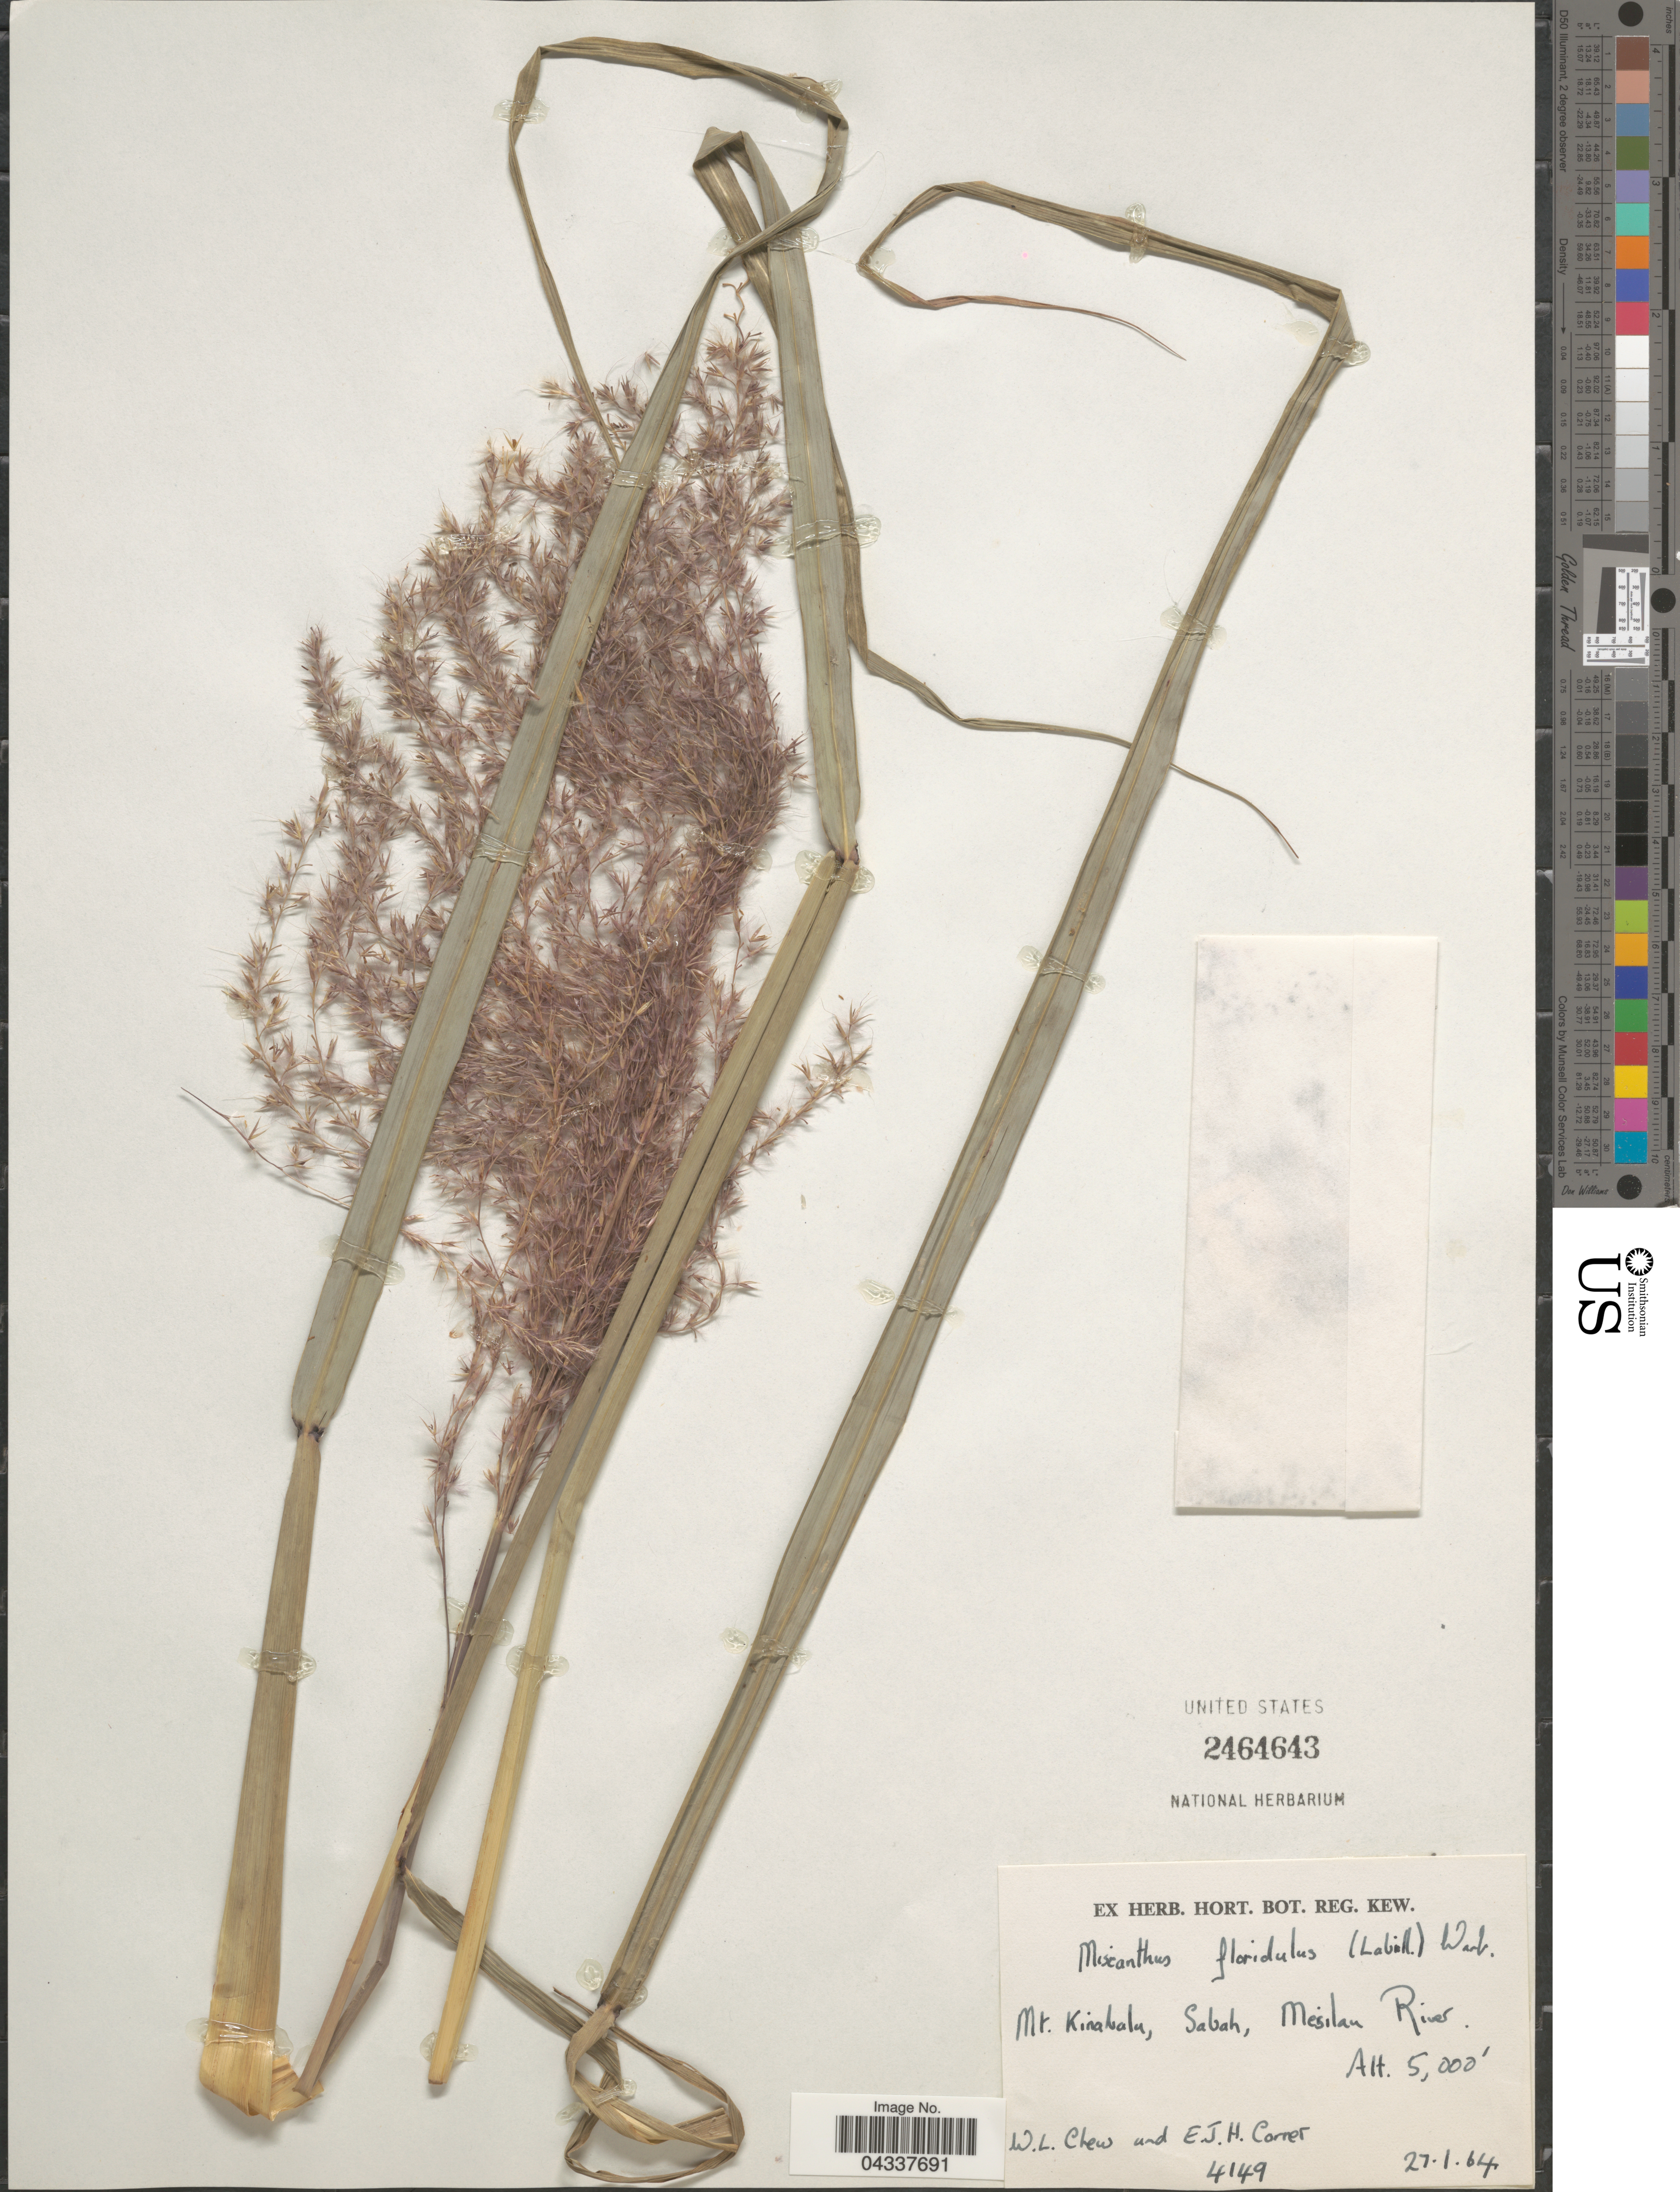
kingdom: Plantae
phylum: Tracheophyta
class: Liliopsida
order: Poales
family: Poaceae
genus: Miscanthus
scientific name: Miscanthus floridulus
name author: (Labill.) Warb.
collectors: W. Chew & E. Corner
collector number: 4149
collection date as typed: Transcribed d/m/y: 27/1/64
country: Malaysia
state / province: Sabah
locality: Mt. Kinabalu, Sabah, Mesilau River.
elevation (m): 1524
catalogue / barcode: US 2464643